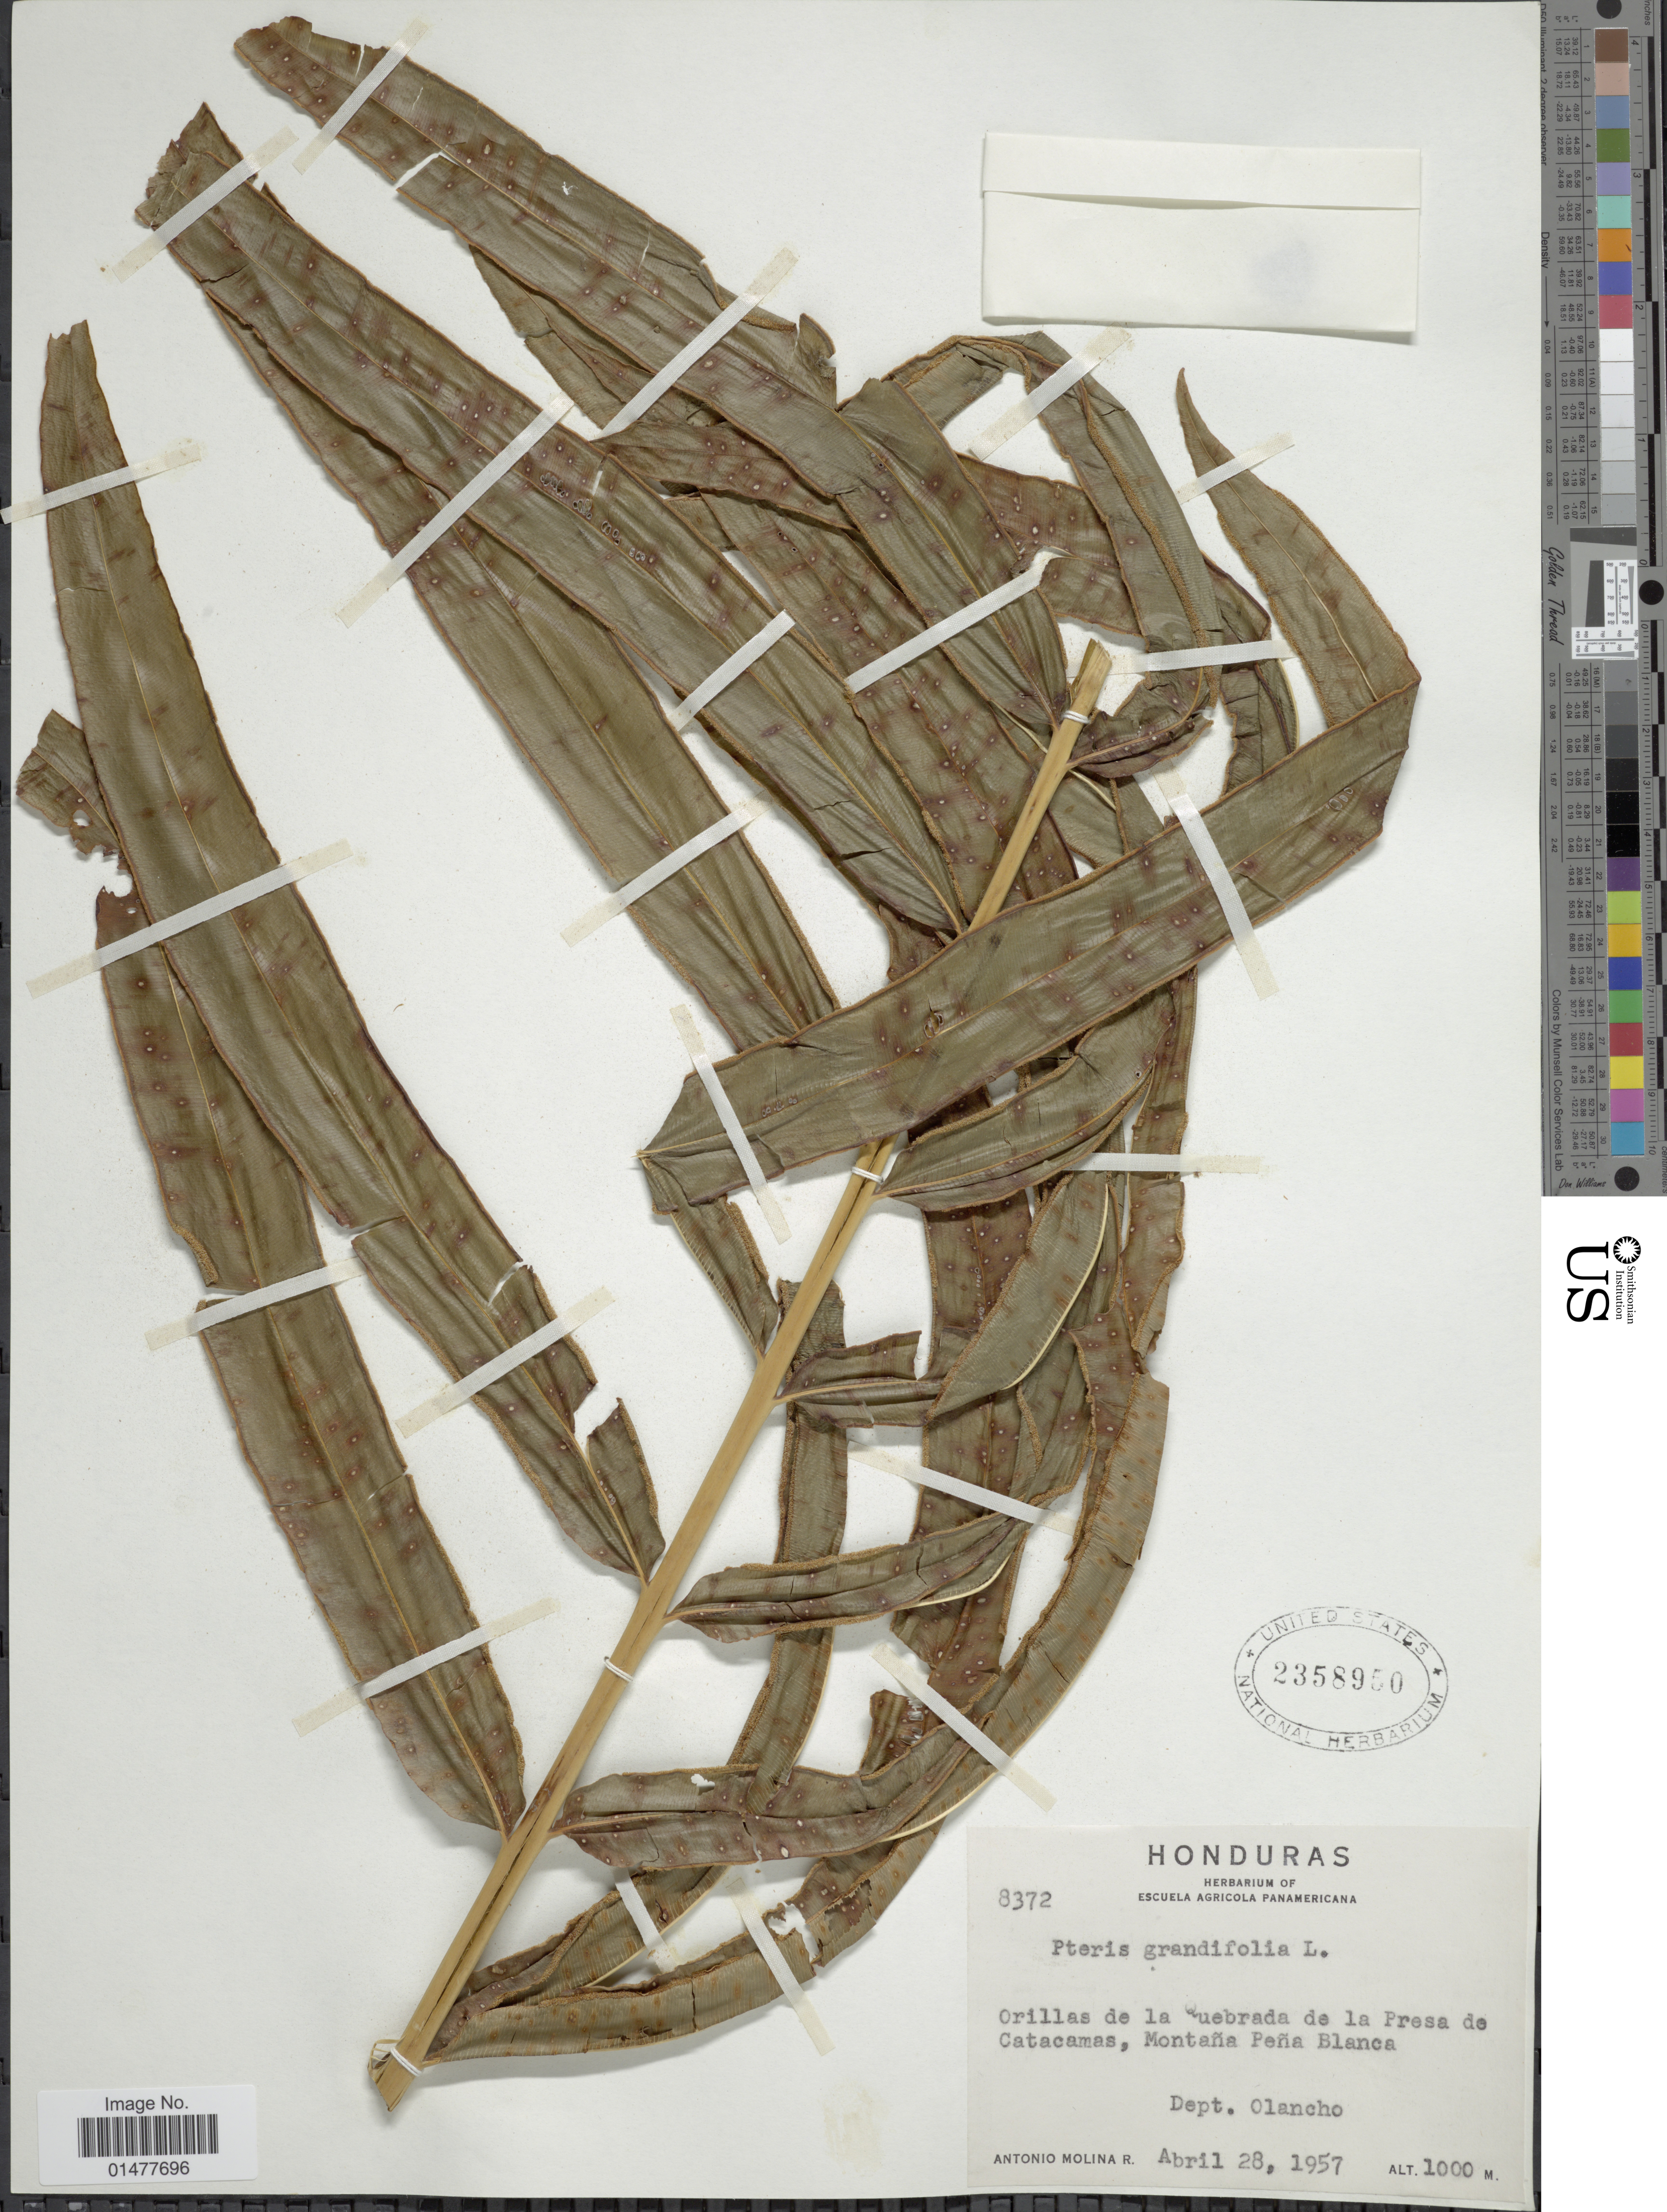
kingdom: Plantae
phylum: Tracheophyta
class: Polypodiopsida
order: Polypodiales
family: Pteridaceae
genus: Pteris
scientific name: Pteris grandifolia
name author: L.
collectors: A. Molina R.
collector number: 8372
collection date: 1957-04-28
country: Honduras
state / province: Olancho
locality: Orillas de la Quebrada de la Presa de Catacamas, Montaña Peña Blanca.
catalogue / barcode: US 2358950